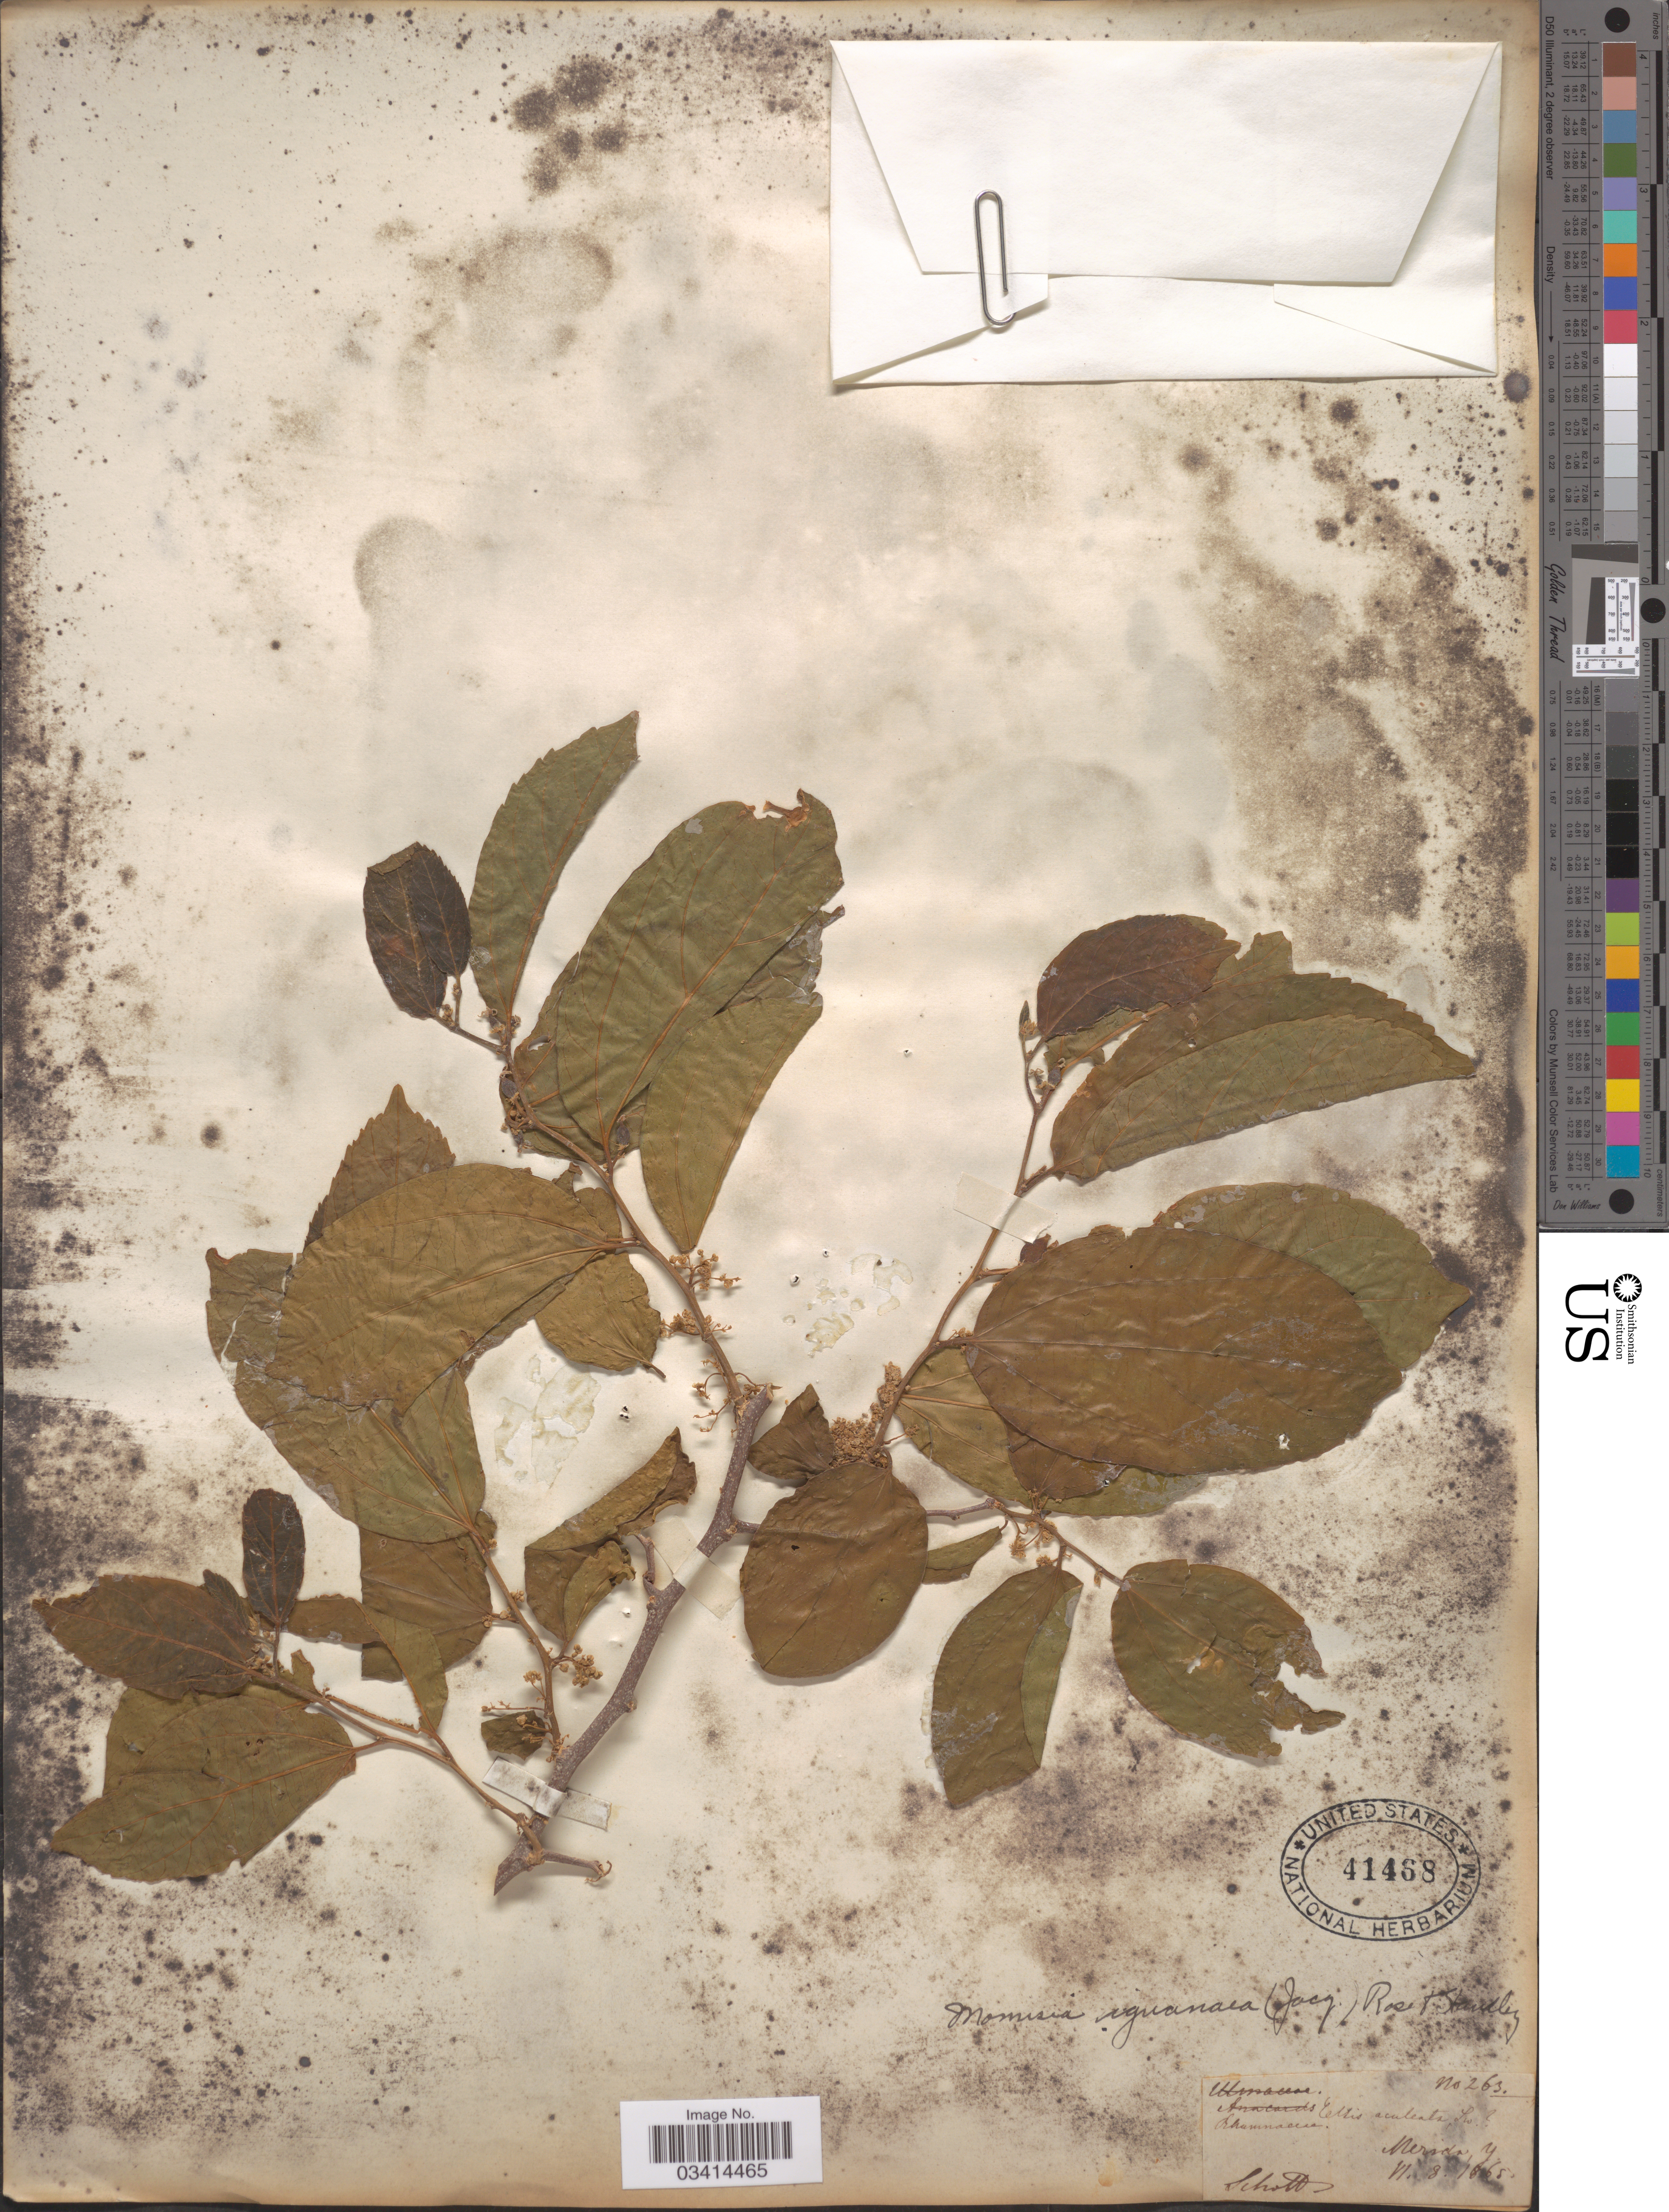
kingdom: Plantae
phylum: Tracheophyta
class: Magnoliopsida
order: Rosales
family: Cannabaceae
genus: Celtis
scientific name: Celtis iguanaea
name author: (Jacq.) Sarg.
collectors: Schott, --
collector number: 263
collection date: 1865-06-08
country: Mexico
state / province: Yucatán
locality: Merida.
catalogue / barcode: US 41468